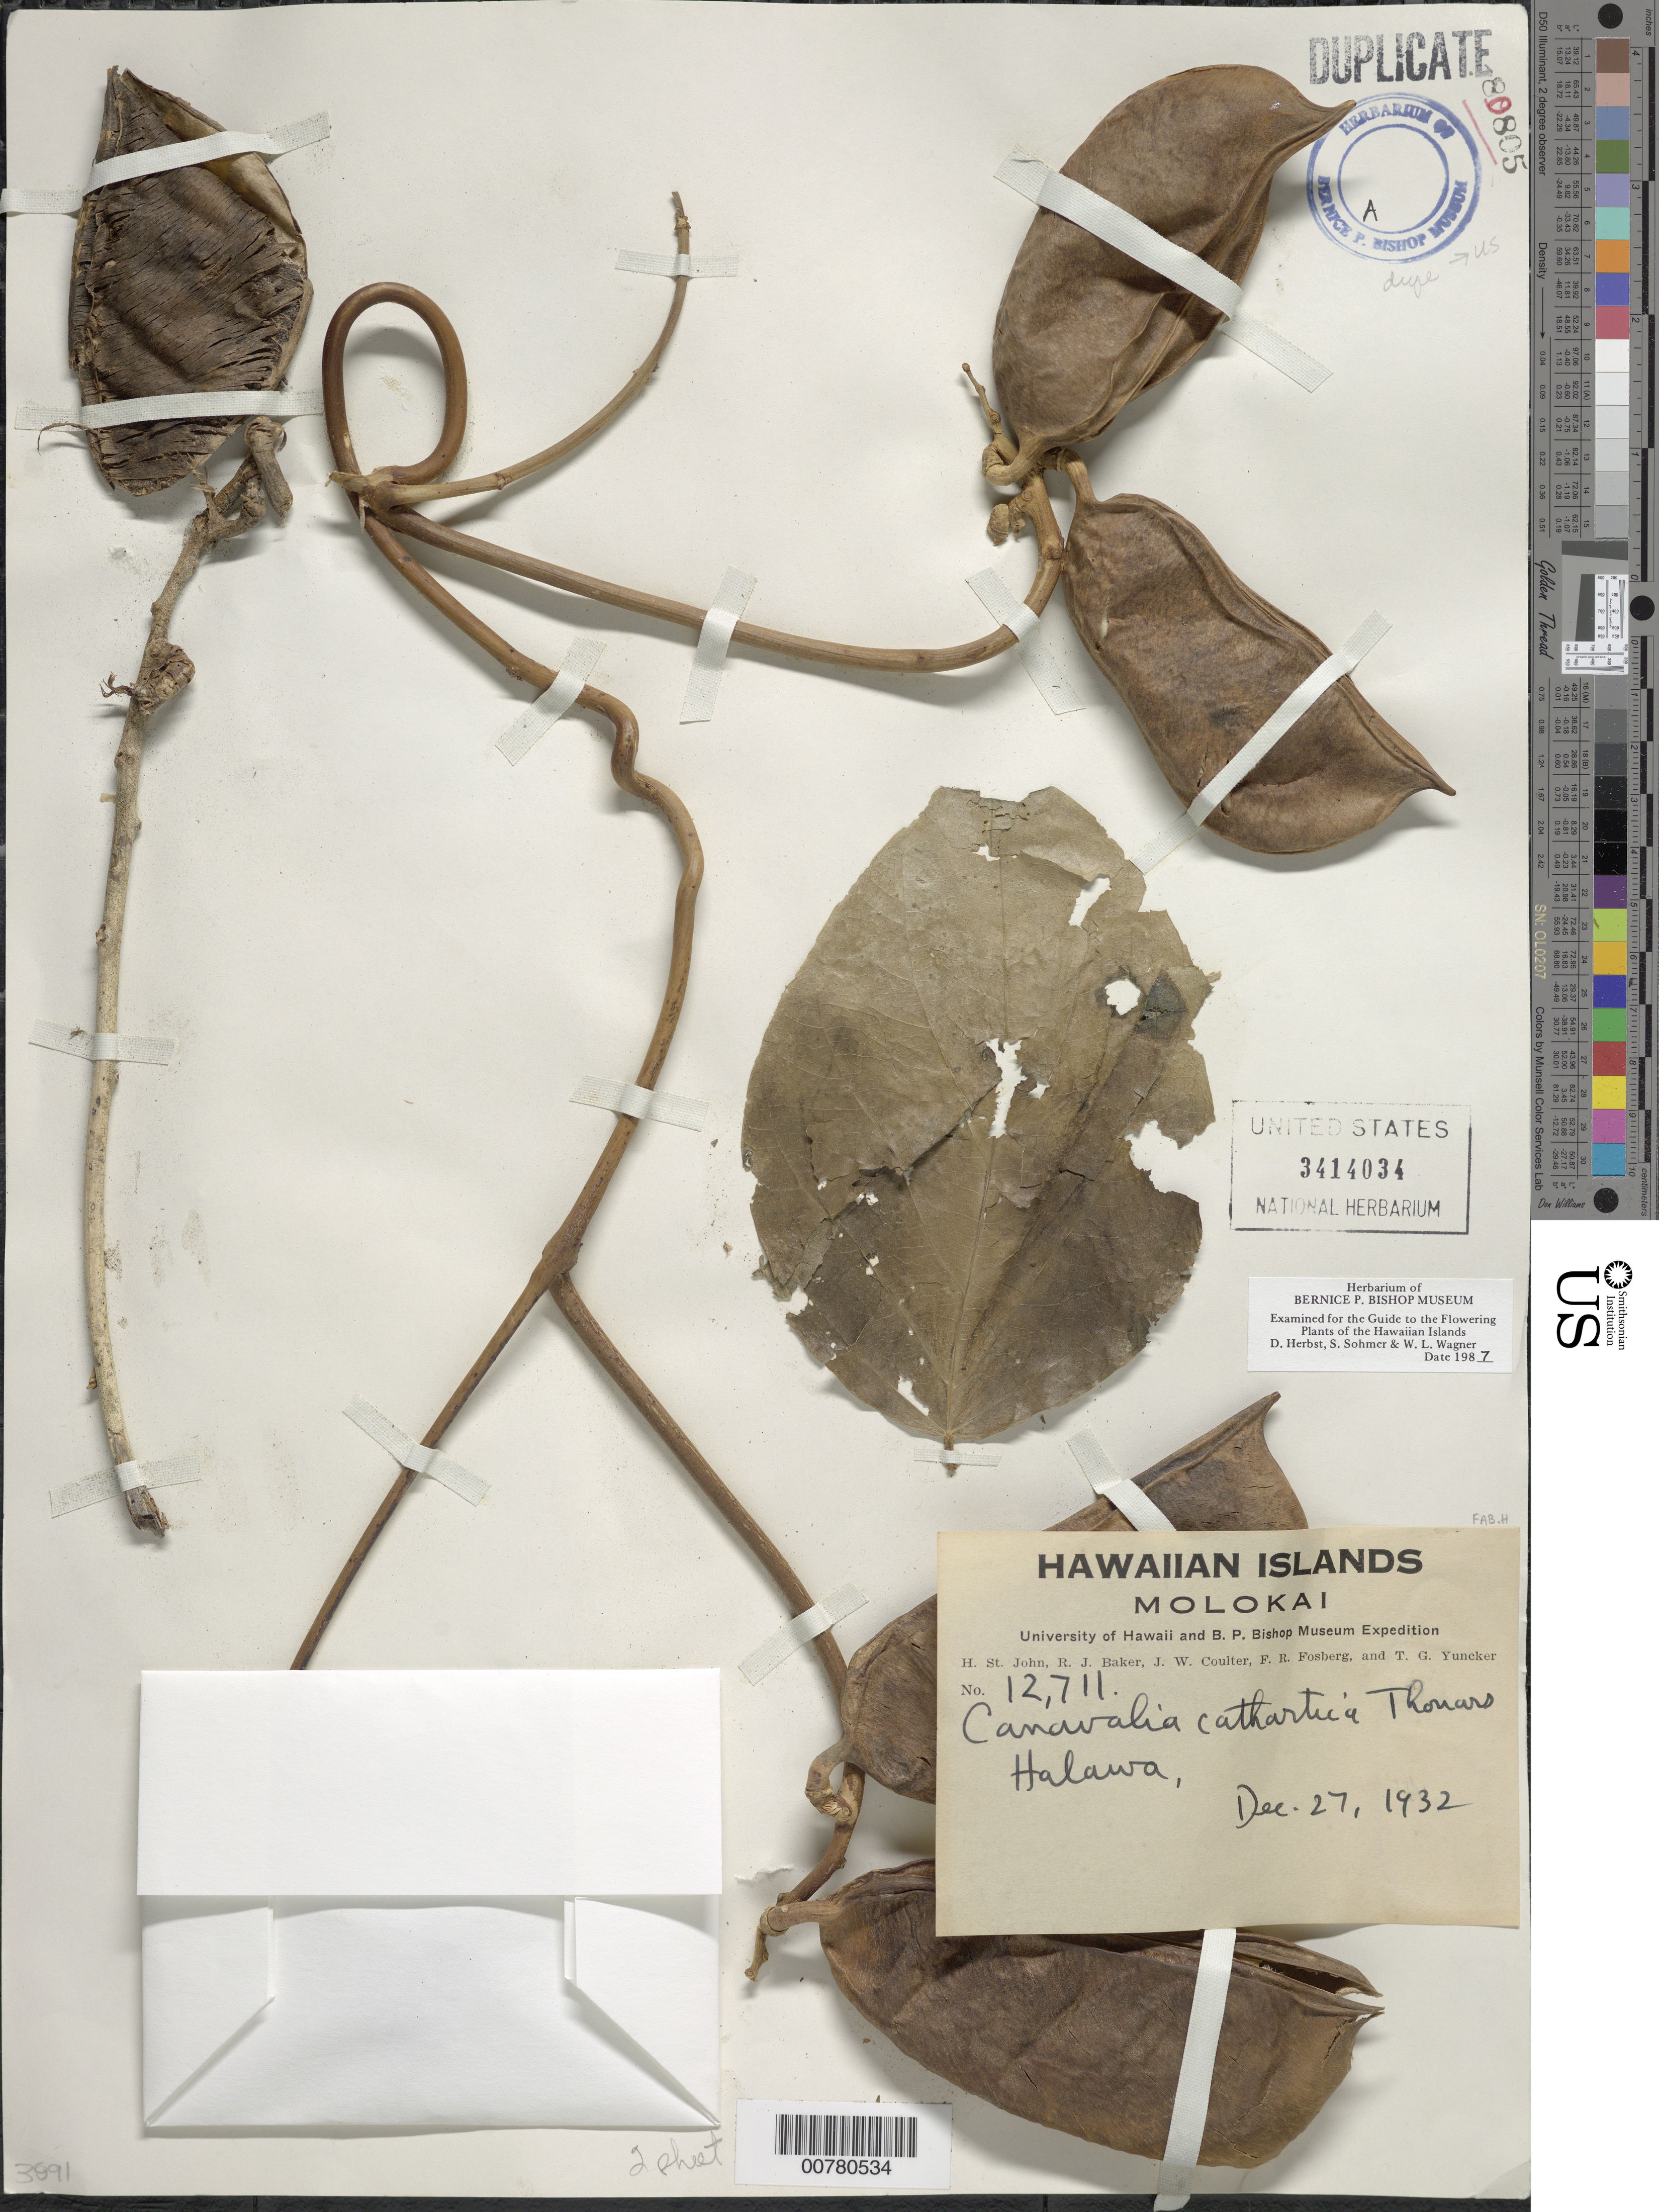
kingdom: Plantae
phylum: Tracheophyta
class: Magnoliopsida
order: Fabales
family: Fabaceae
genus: Canavalia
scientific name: Canavalia cathartica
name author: Thouars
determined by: Wagner, W. L.; Herbst, D. R.; Sohmer, S. H.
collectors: H. St. John & et al.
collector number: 12711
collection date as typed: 27 Dec 1932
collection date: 1932-12-27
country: United States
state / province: Hawaii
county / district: Maui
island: Moloka'i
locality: Halawa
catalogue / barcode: US 3414034